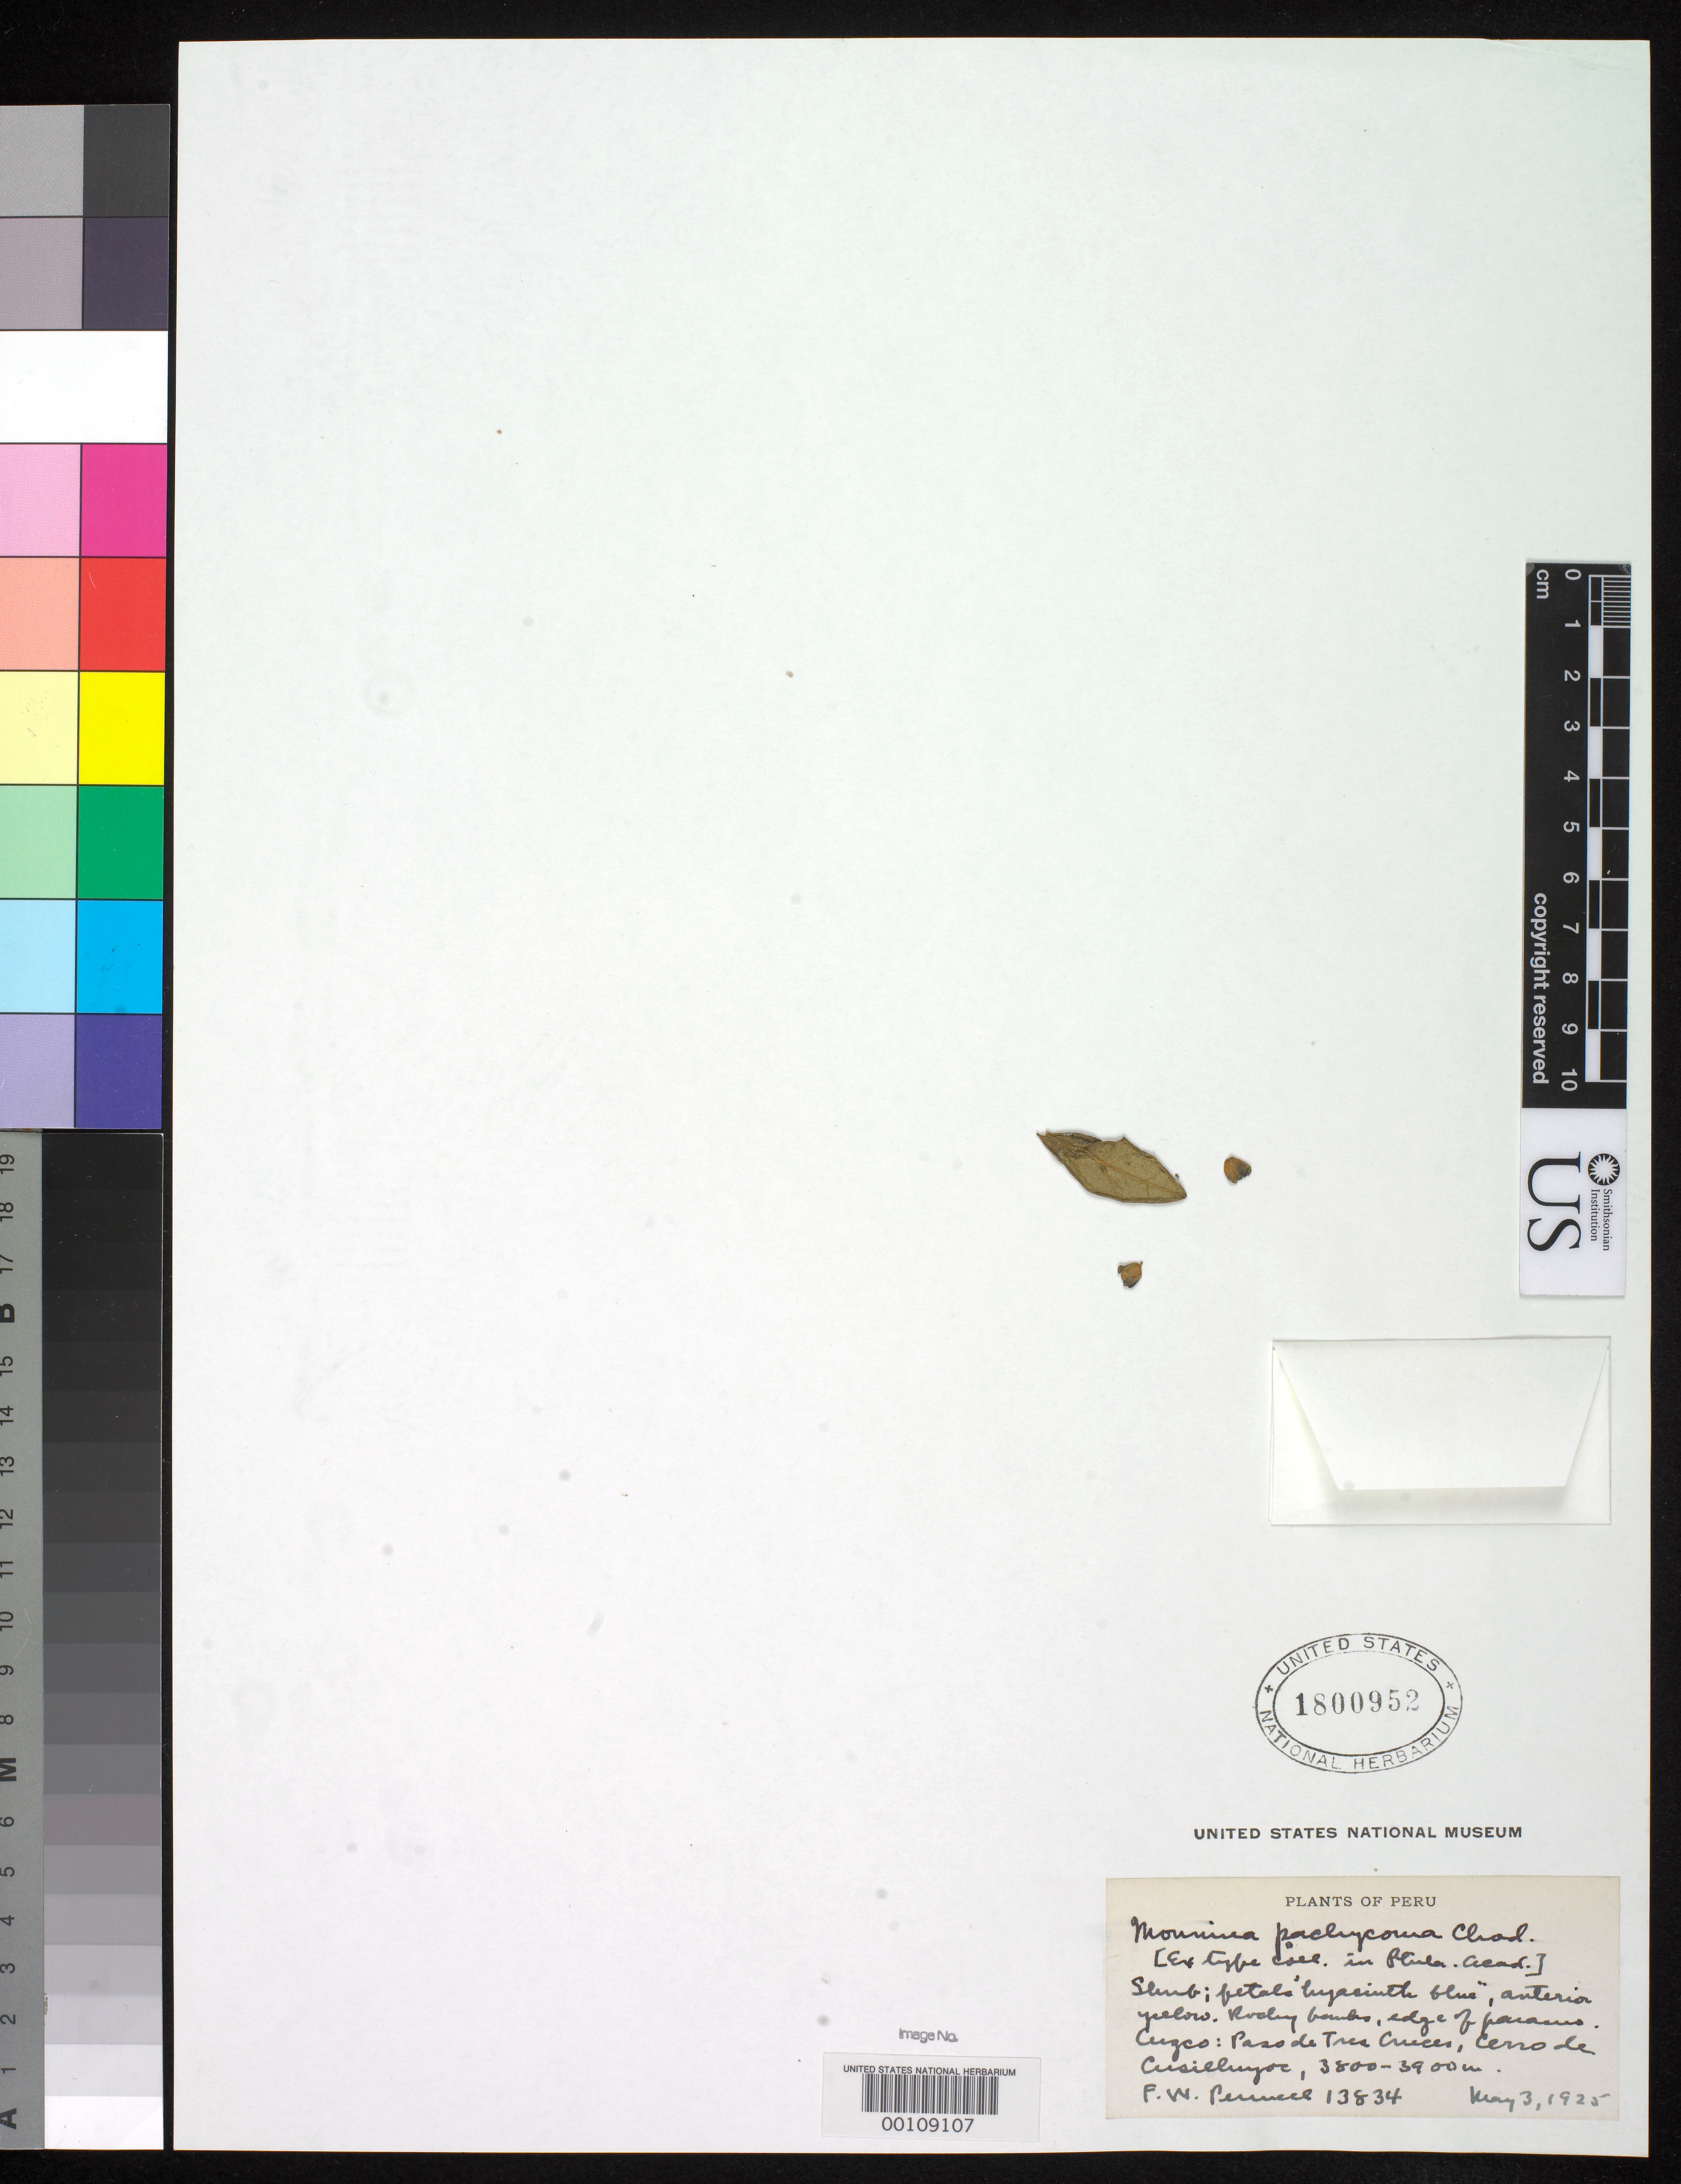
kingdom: Plantae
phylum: Tracheophyta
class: Magnoliopsida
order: Fabales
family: Polygalaceae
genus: Monnina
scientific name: Monnina pachycoma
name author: Chodat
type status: Type Collection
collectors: F. W. Pennell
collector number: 13834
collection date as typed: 03 May 1934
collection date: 1934-05-03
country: Peru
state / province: Cusco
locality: Cerro de Cusilluyoc, Paso de Tres Cruces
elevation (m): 3800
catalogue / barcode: US 1800952